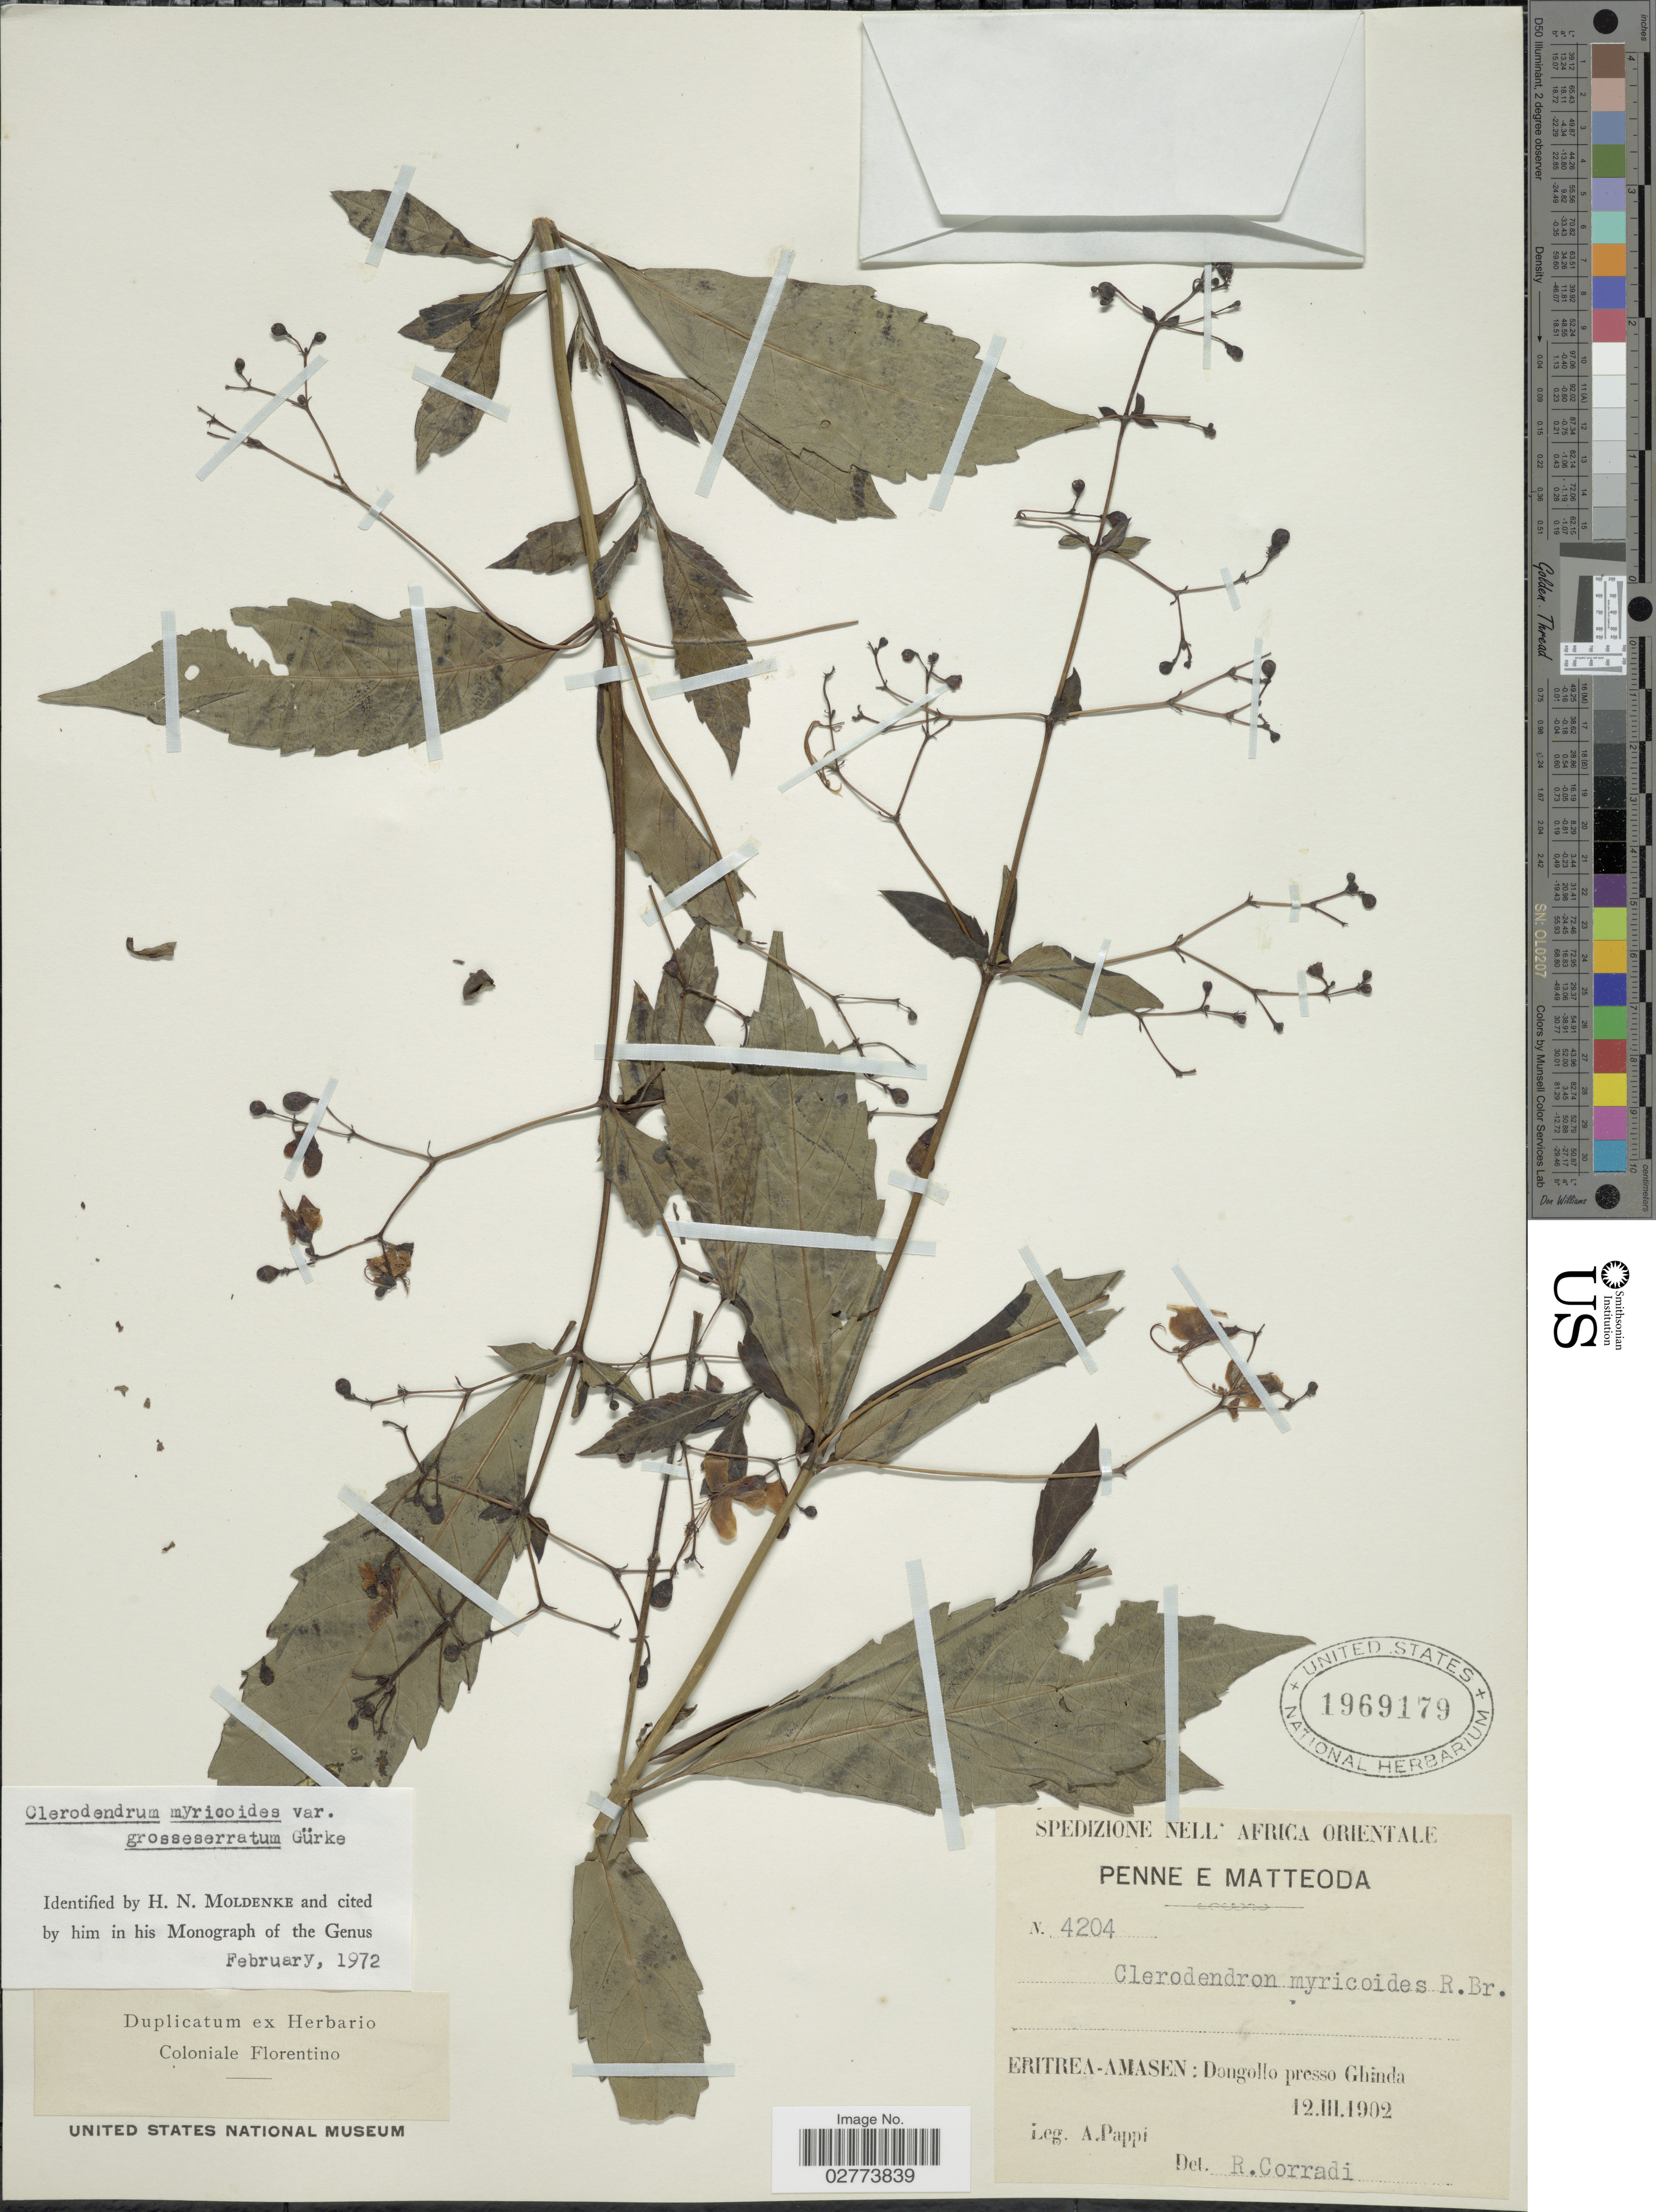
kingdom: Plantae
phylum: Tracheophyta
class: Magnoliopsida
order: Lamiales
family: Lamiaceae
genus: Clerodendrum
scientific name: Clerodendrum myricoides var. grossiserratum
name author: Gürke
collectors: A. Pappi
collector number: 4204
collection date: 1902-03-12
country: Eritrea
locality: Eritrea-Amasen: Dangollo presso Ghinda.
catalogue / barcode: US 1969179